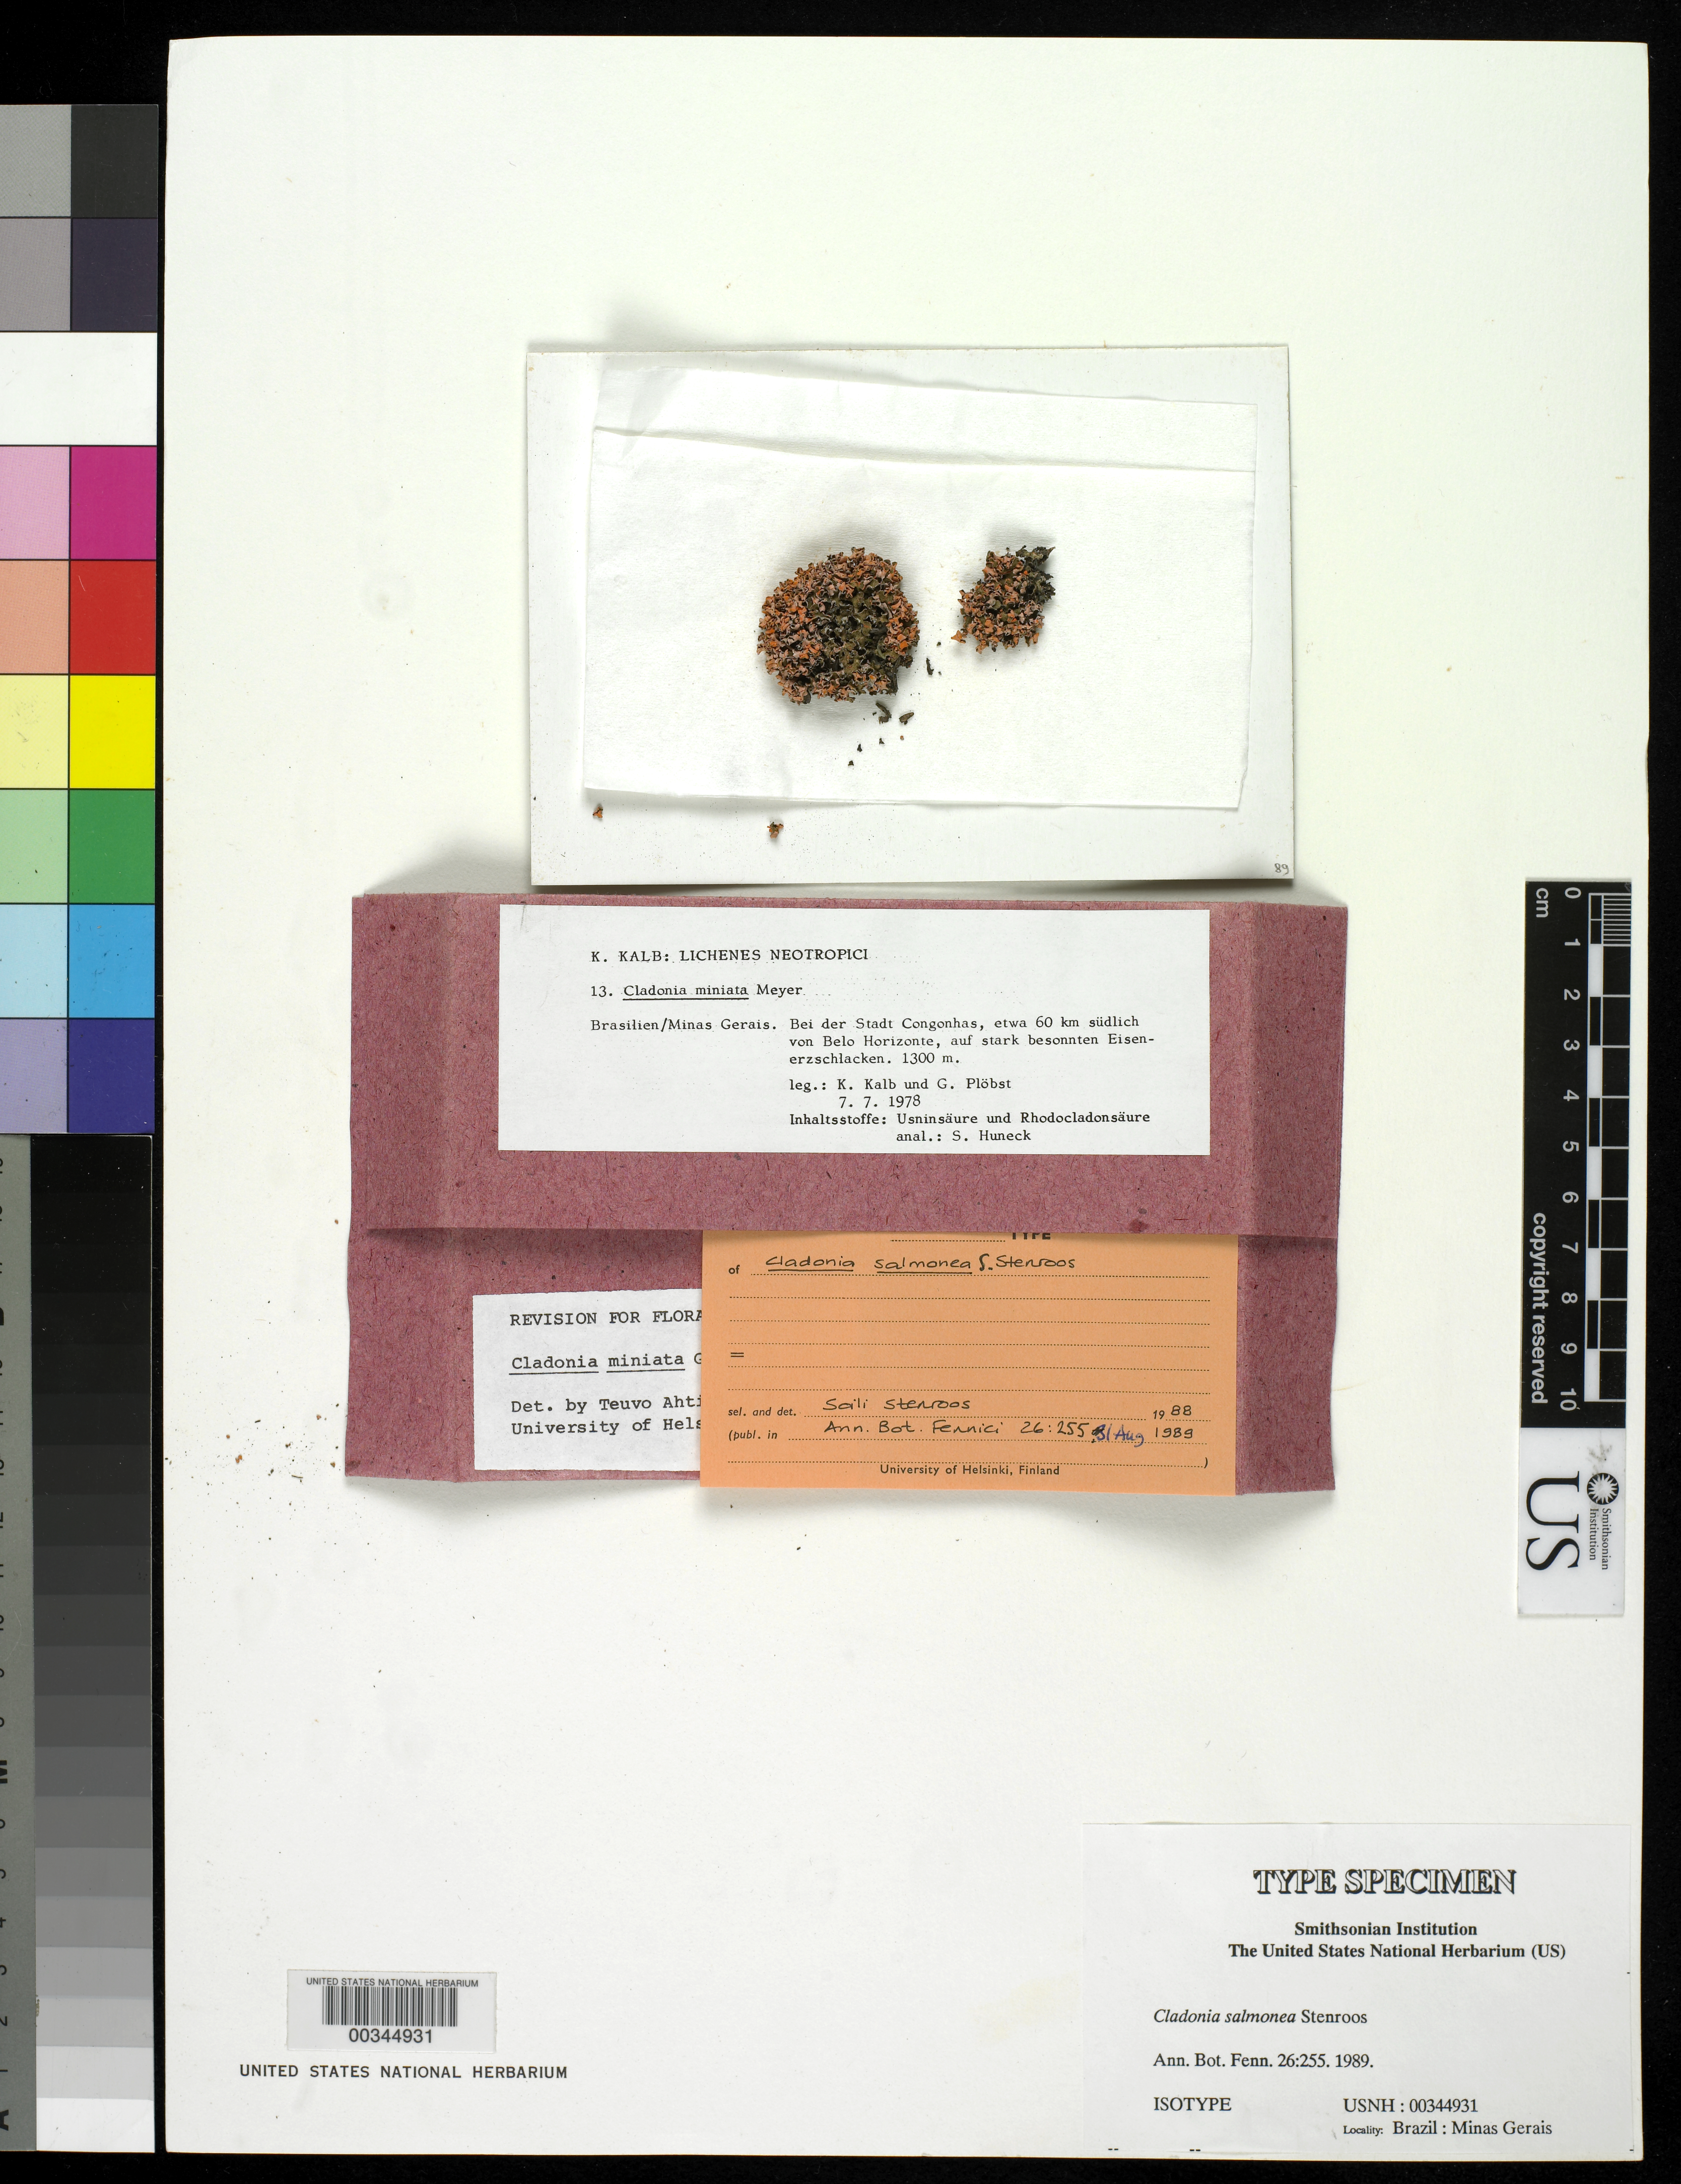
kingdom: Fungi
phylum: Ascomycota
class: Lecanoromycetes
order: Lecanorales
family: Cladoniaceae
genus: Cladonia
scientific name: Cladonia salmonea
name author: Stenroos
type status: Isotype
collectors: K. Kalb & G. Plobst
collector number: Lich. Neotrop. 13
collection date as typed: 07 Jul 1978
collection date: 1978-07-07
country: Brazil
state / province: Minas Gerais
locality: Bei der stadt congonhas, etwa 60 km Sudlich von Belo Horizonte, auf stark besonnten eisenerzschlacken.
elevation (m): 1300